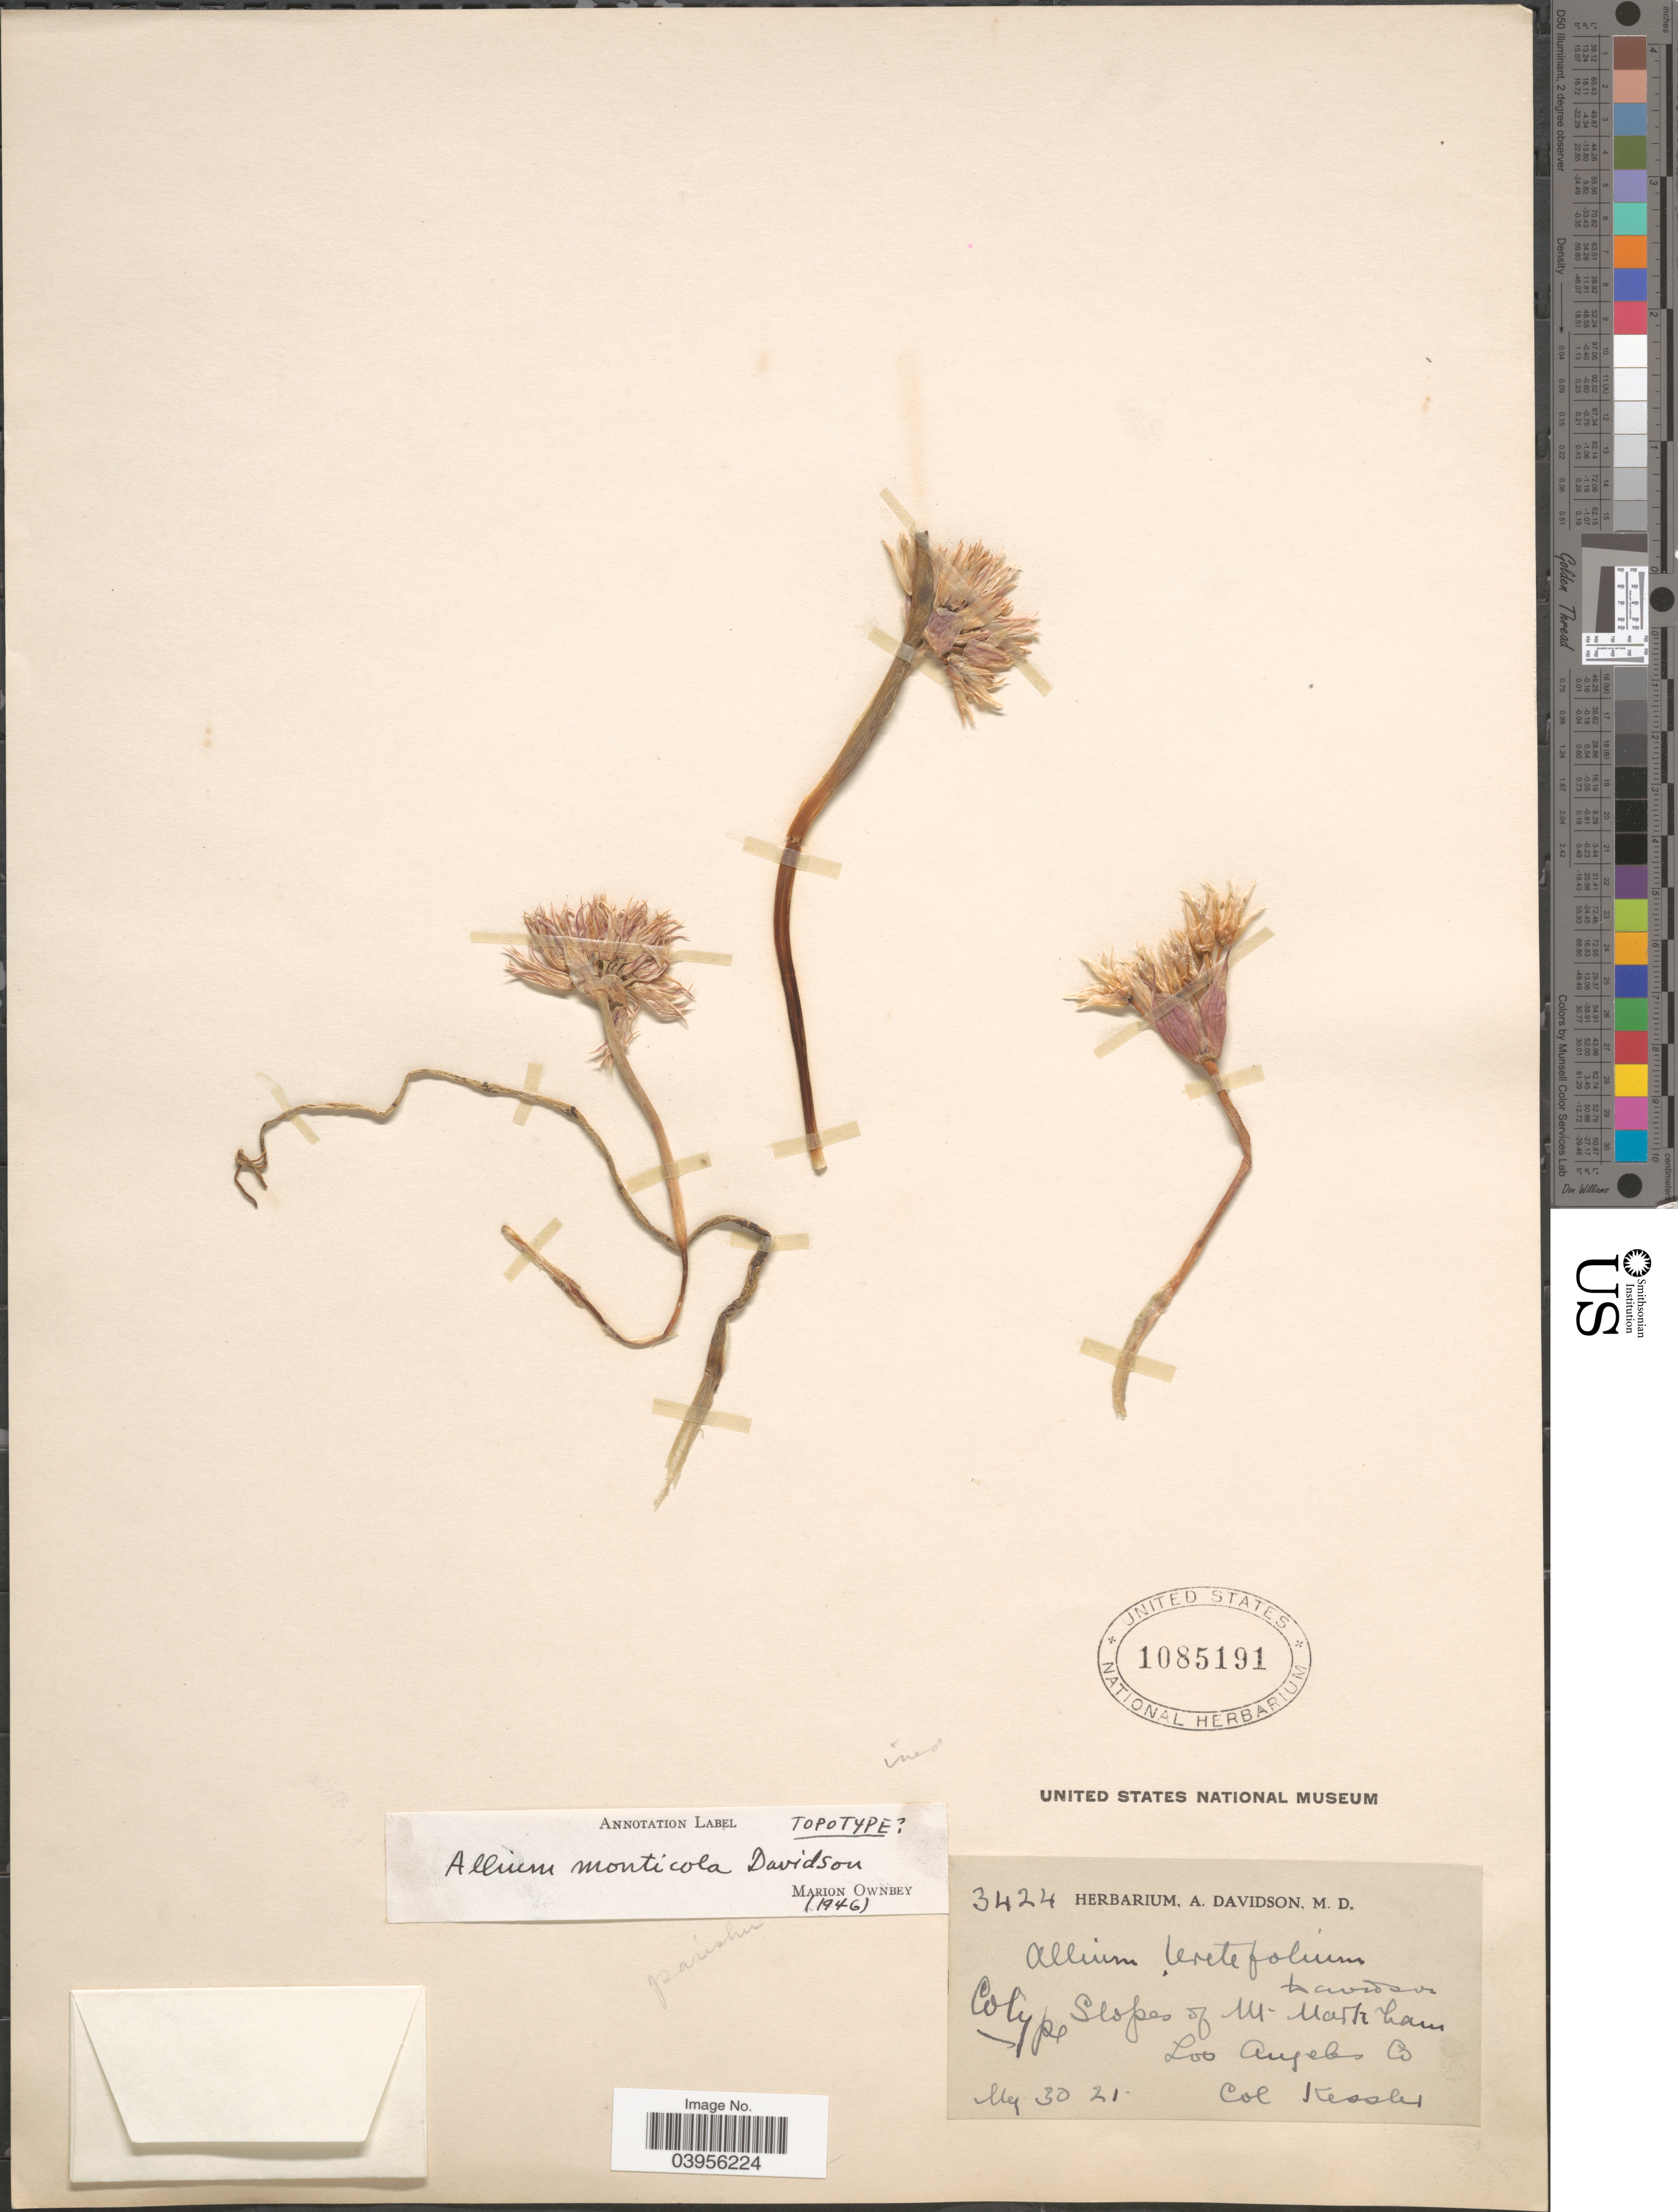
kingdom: Plantae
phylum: Tracheophyta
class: Liliopsida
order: Asparagales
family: Amaryllidaceae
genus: Allium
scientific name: Allium monticola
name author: Davidson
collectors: -- Kessler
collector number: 3424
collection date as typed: Transcribed d/m/y: 30/5/21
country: United States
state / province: California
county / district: Los Angeles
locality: Slopes of Mt Markham. Los Angeles Co.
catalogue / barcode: US 1085191